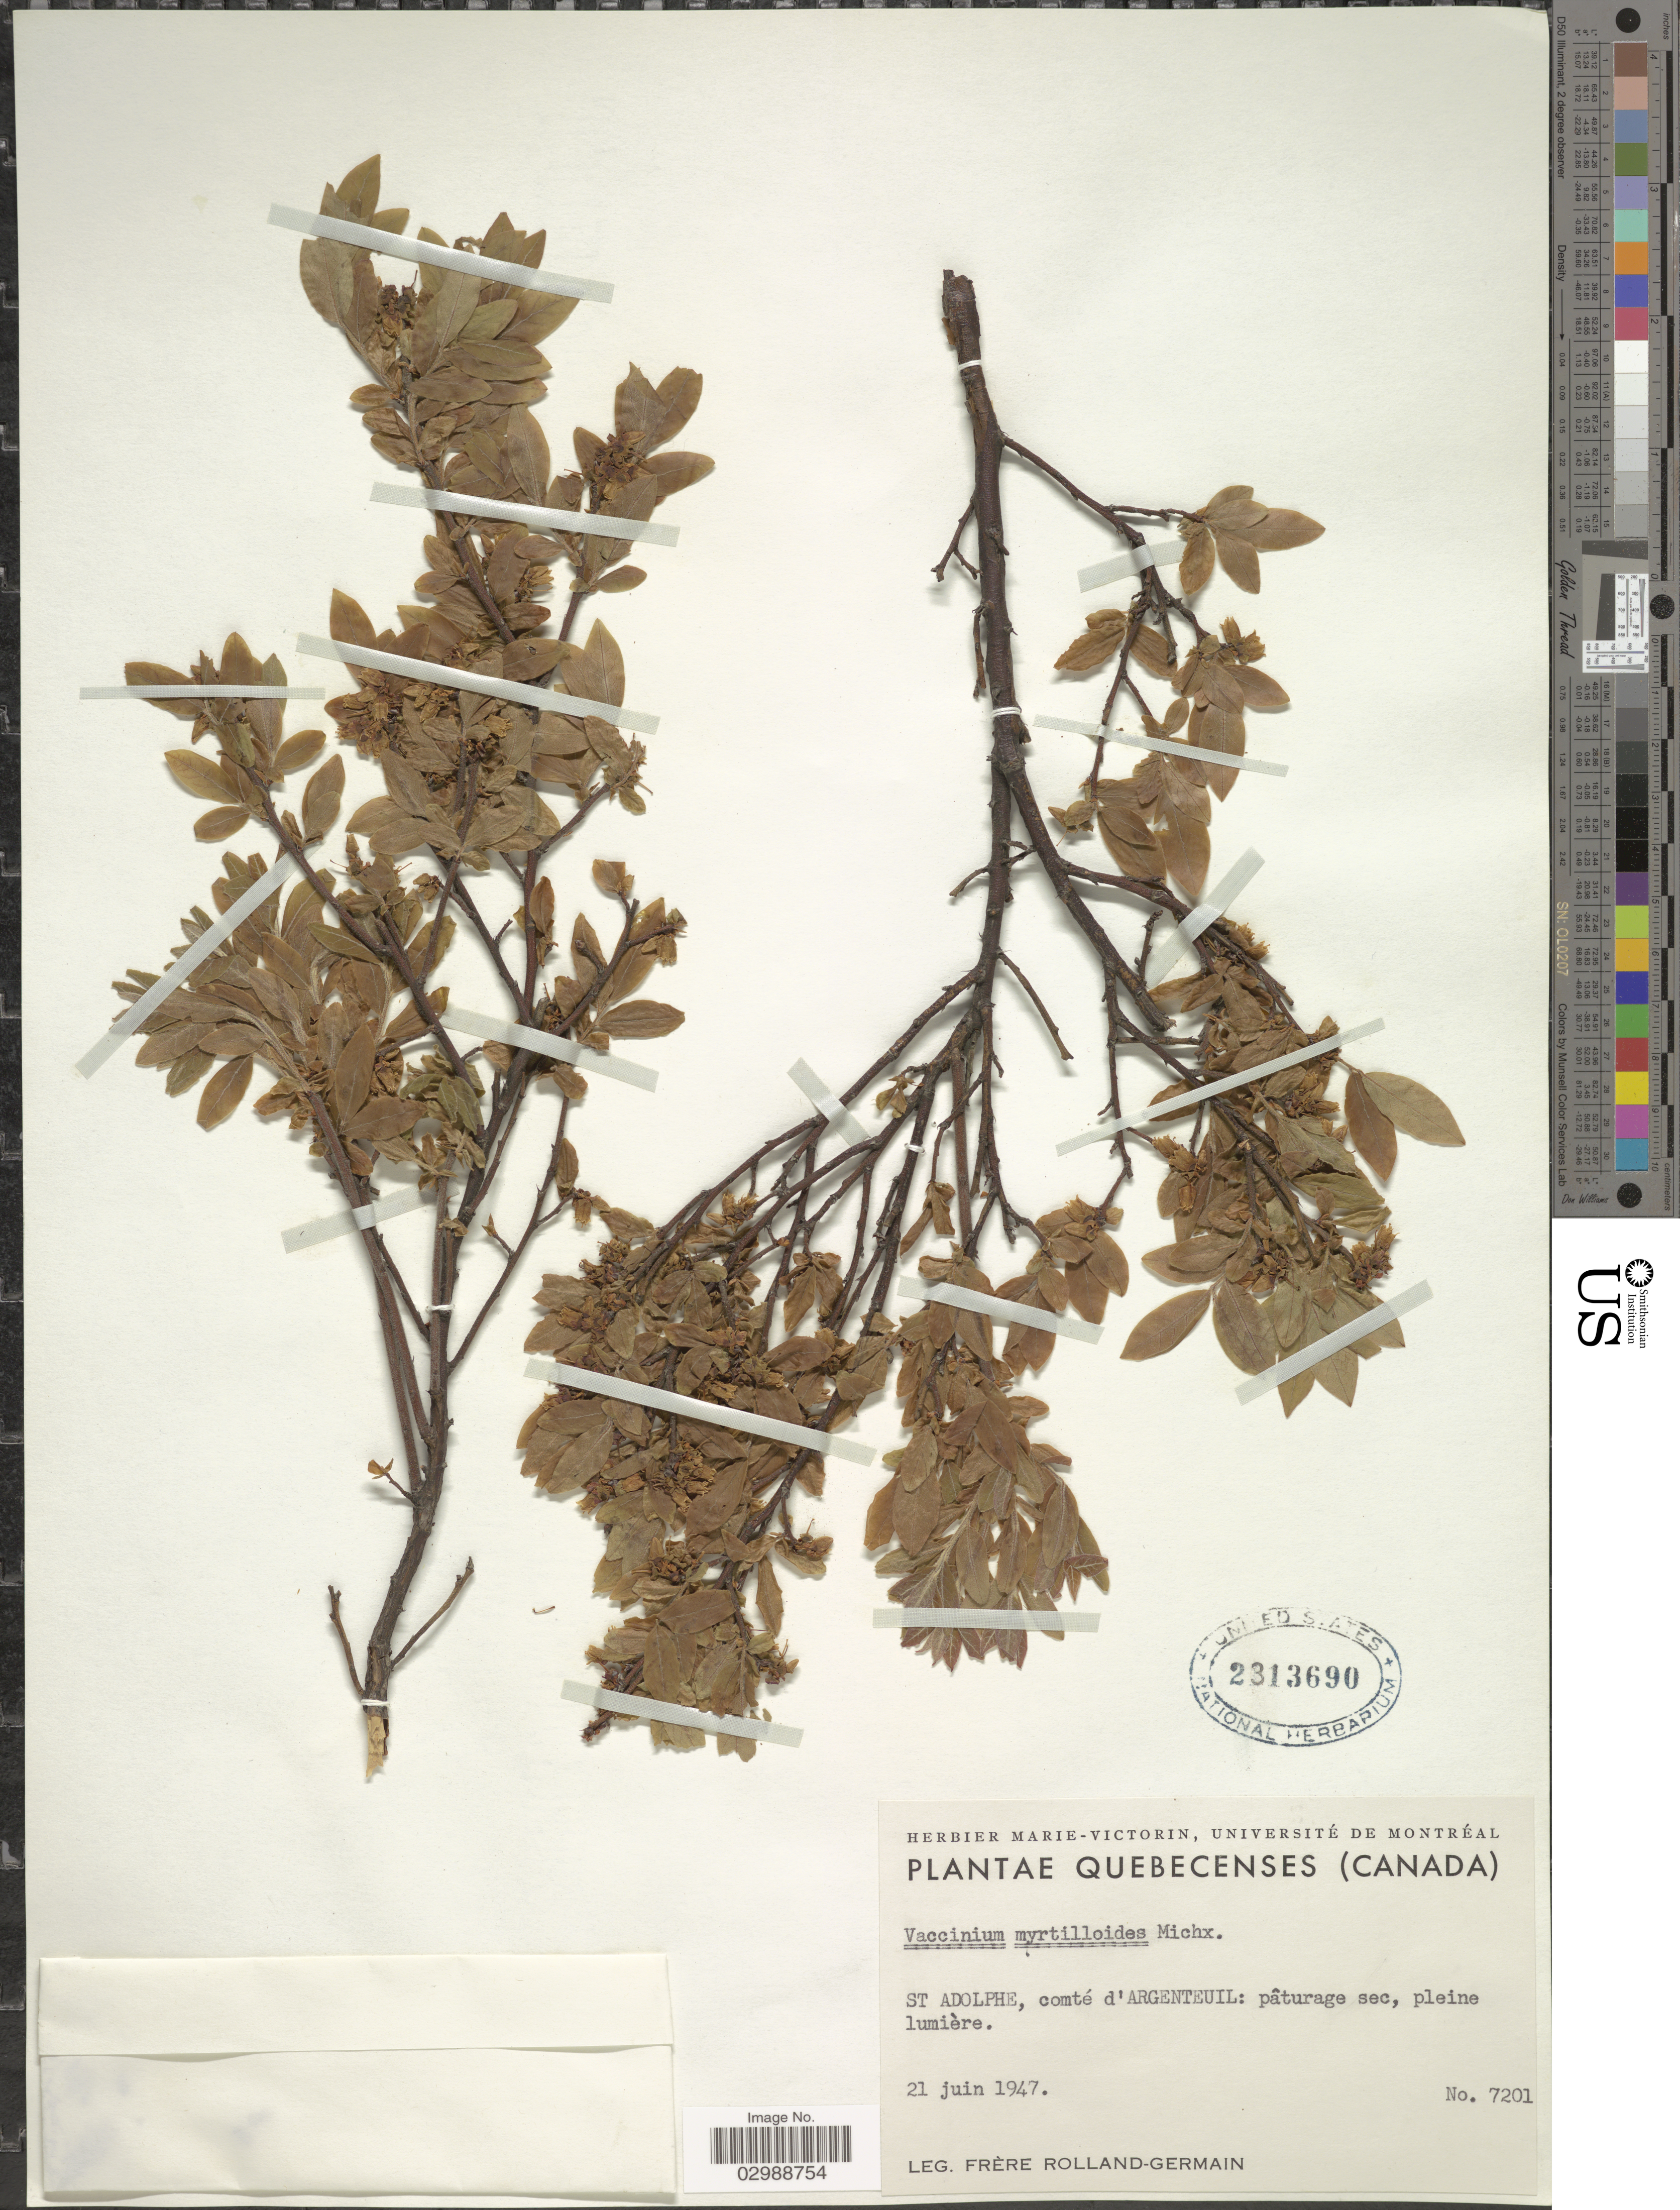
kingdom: Plantae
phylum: Tracheophyta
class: Magnoliopsida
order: Ericales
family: Ericaceae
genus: Vaccinium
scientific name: Vaccinium myrtilloides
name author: Michx.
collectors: Rolland-Germain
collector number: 7201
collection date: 1947-06-21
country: Canada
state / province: Quebec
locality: Quebecenses. St Adolphe, comté d'Argenteuil.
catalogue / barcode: US 2313690